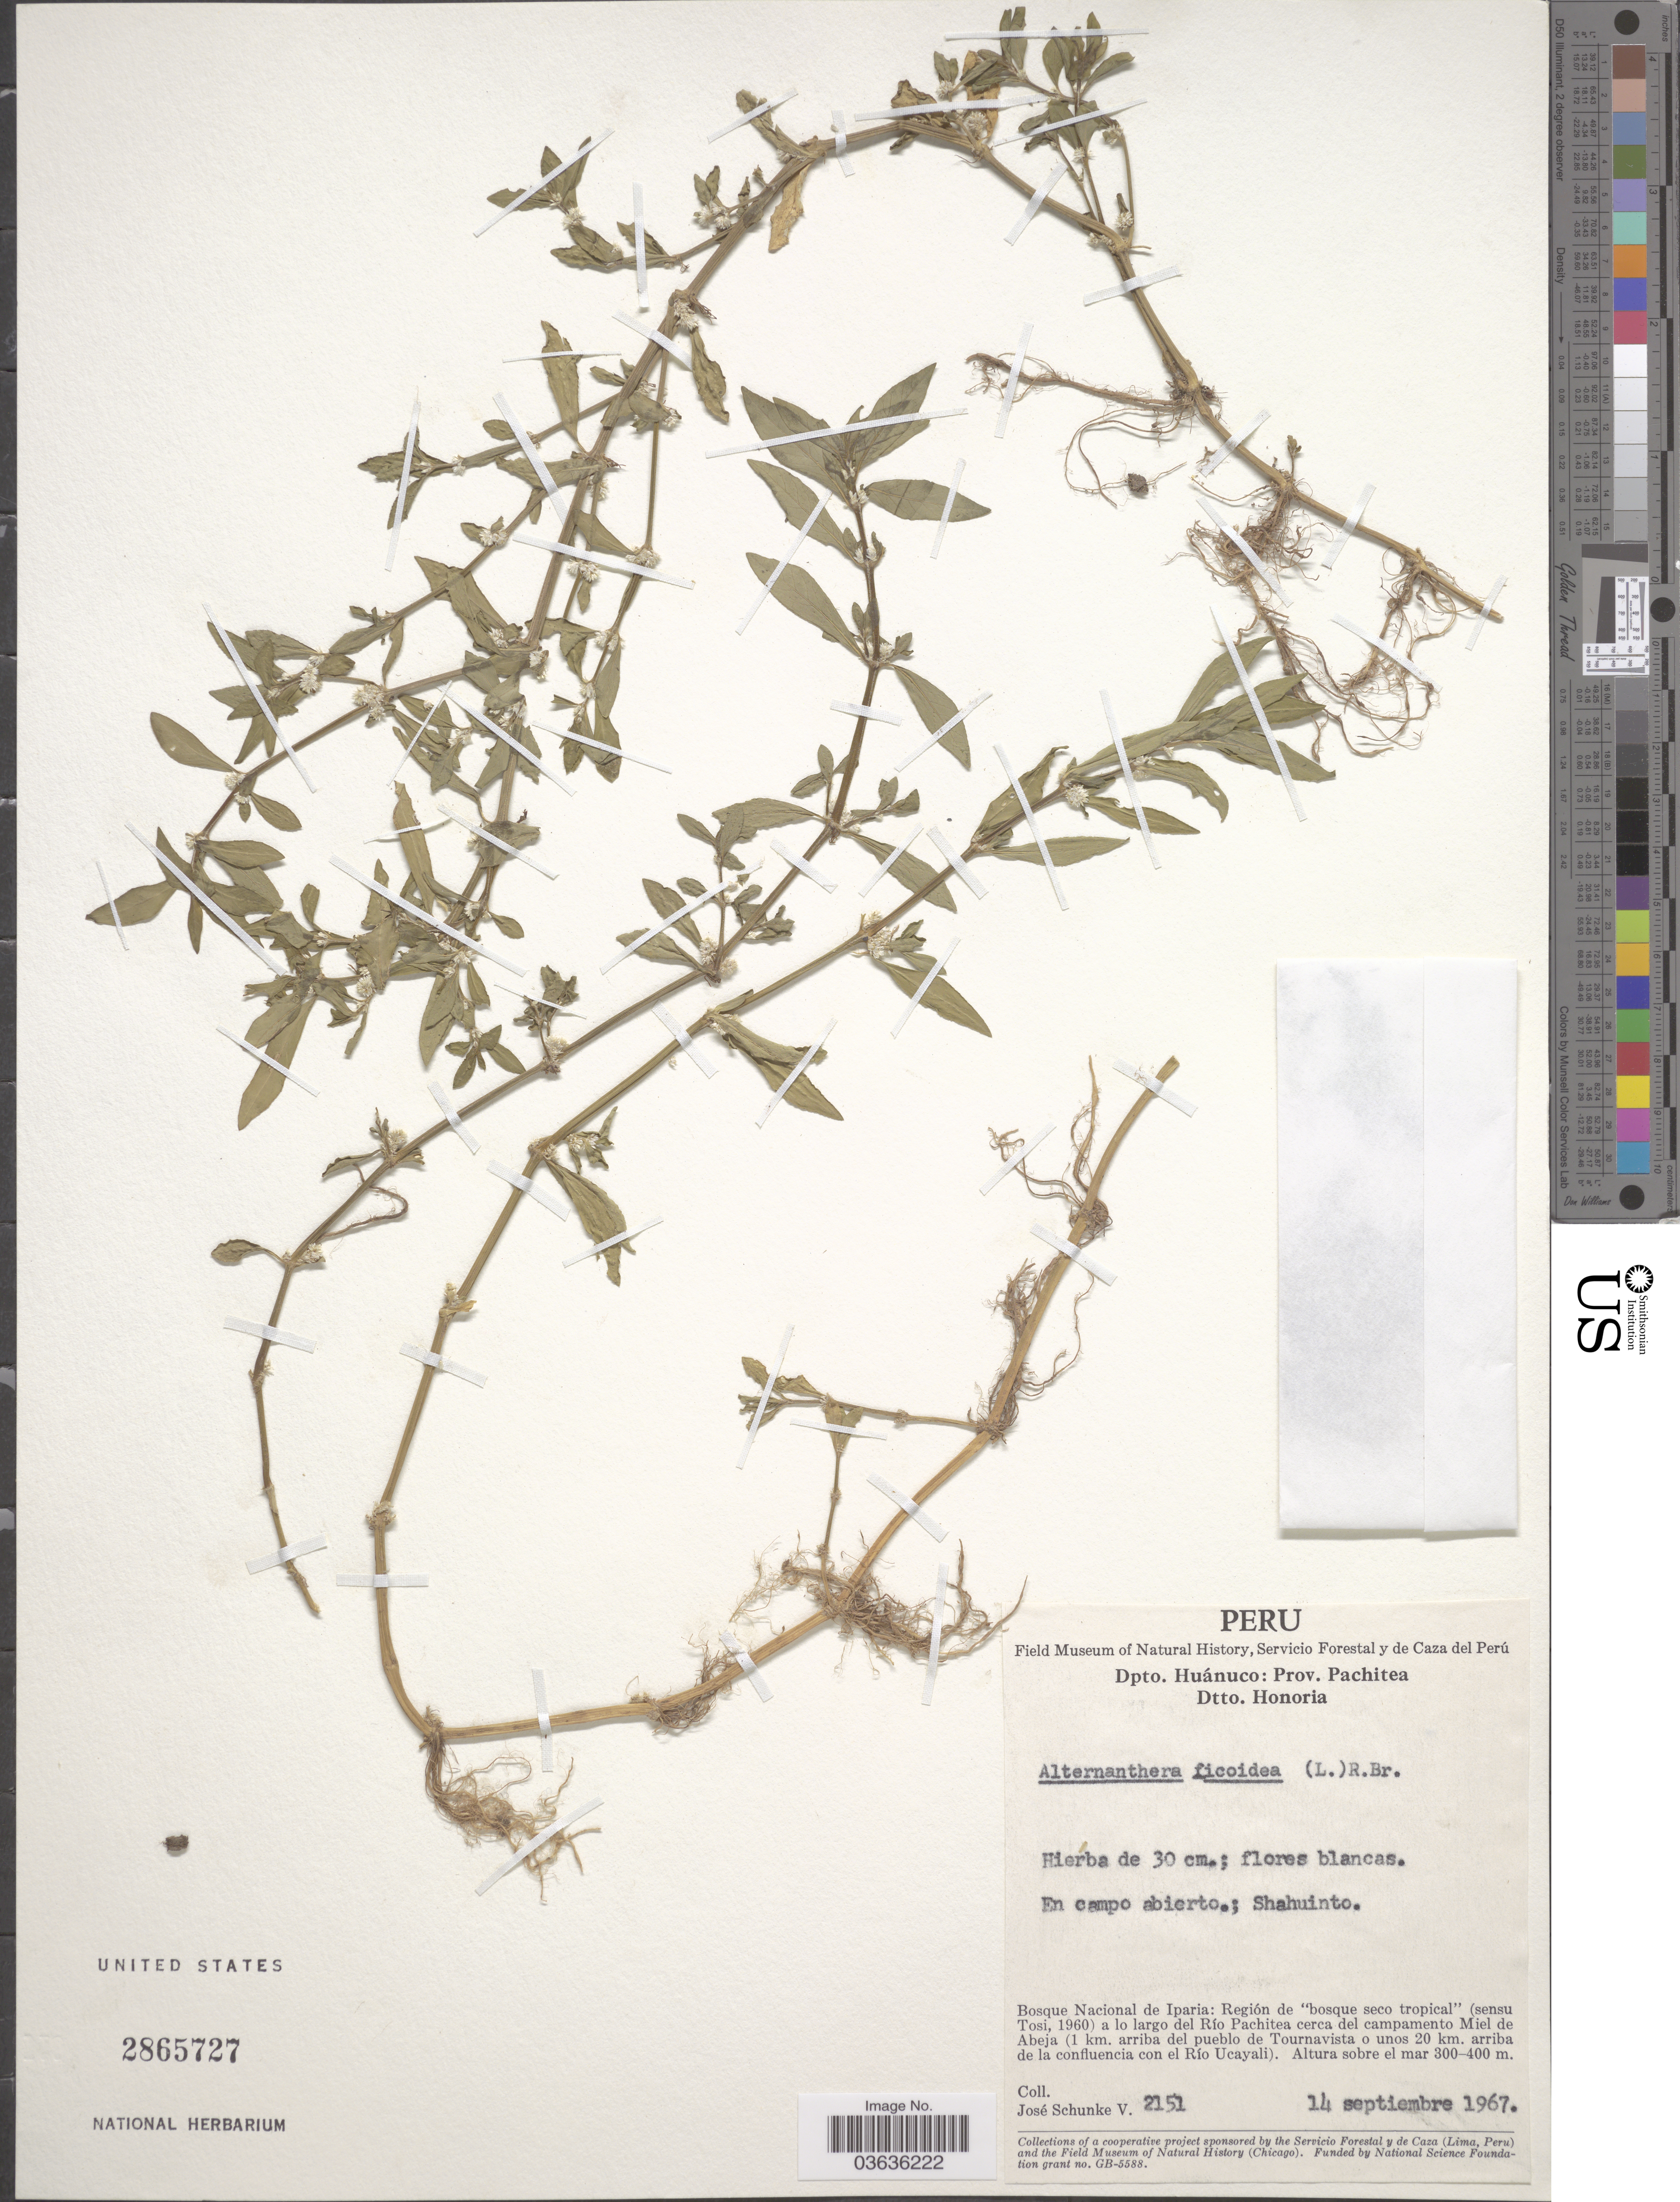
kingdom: Plantae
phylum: Tracheophyta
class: Magnoliopsida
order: Caryophyllales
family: Amaranthaceae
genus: Alternanthera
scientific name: Alternanthera ficoidea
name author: (L.) P. Beauv.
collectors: J. Schunke Vigo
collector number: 2151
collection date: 1967-09-14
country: Peru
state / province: Huánuco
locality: Dpto. Huánuco: Prov. Pachitea. Dtto. Honoria. Shahuinto. Bosque Nacional de Iparia: Región de "bosque seco tropical" (sensu Tosi, 1960) a lo largo del Río Pachitea cerca del campamento Miel de Abeja (1 km. arriba del pueblo de Tournavista o unos 20 km. arriba de la confluencia con el Río Ucayali).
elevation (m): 300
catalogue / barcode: US 2865727